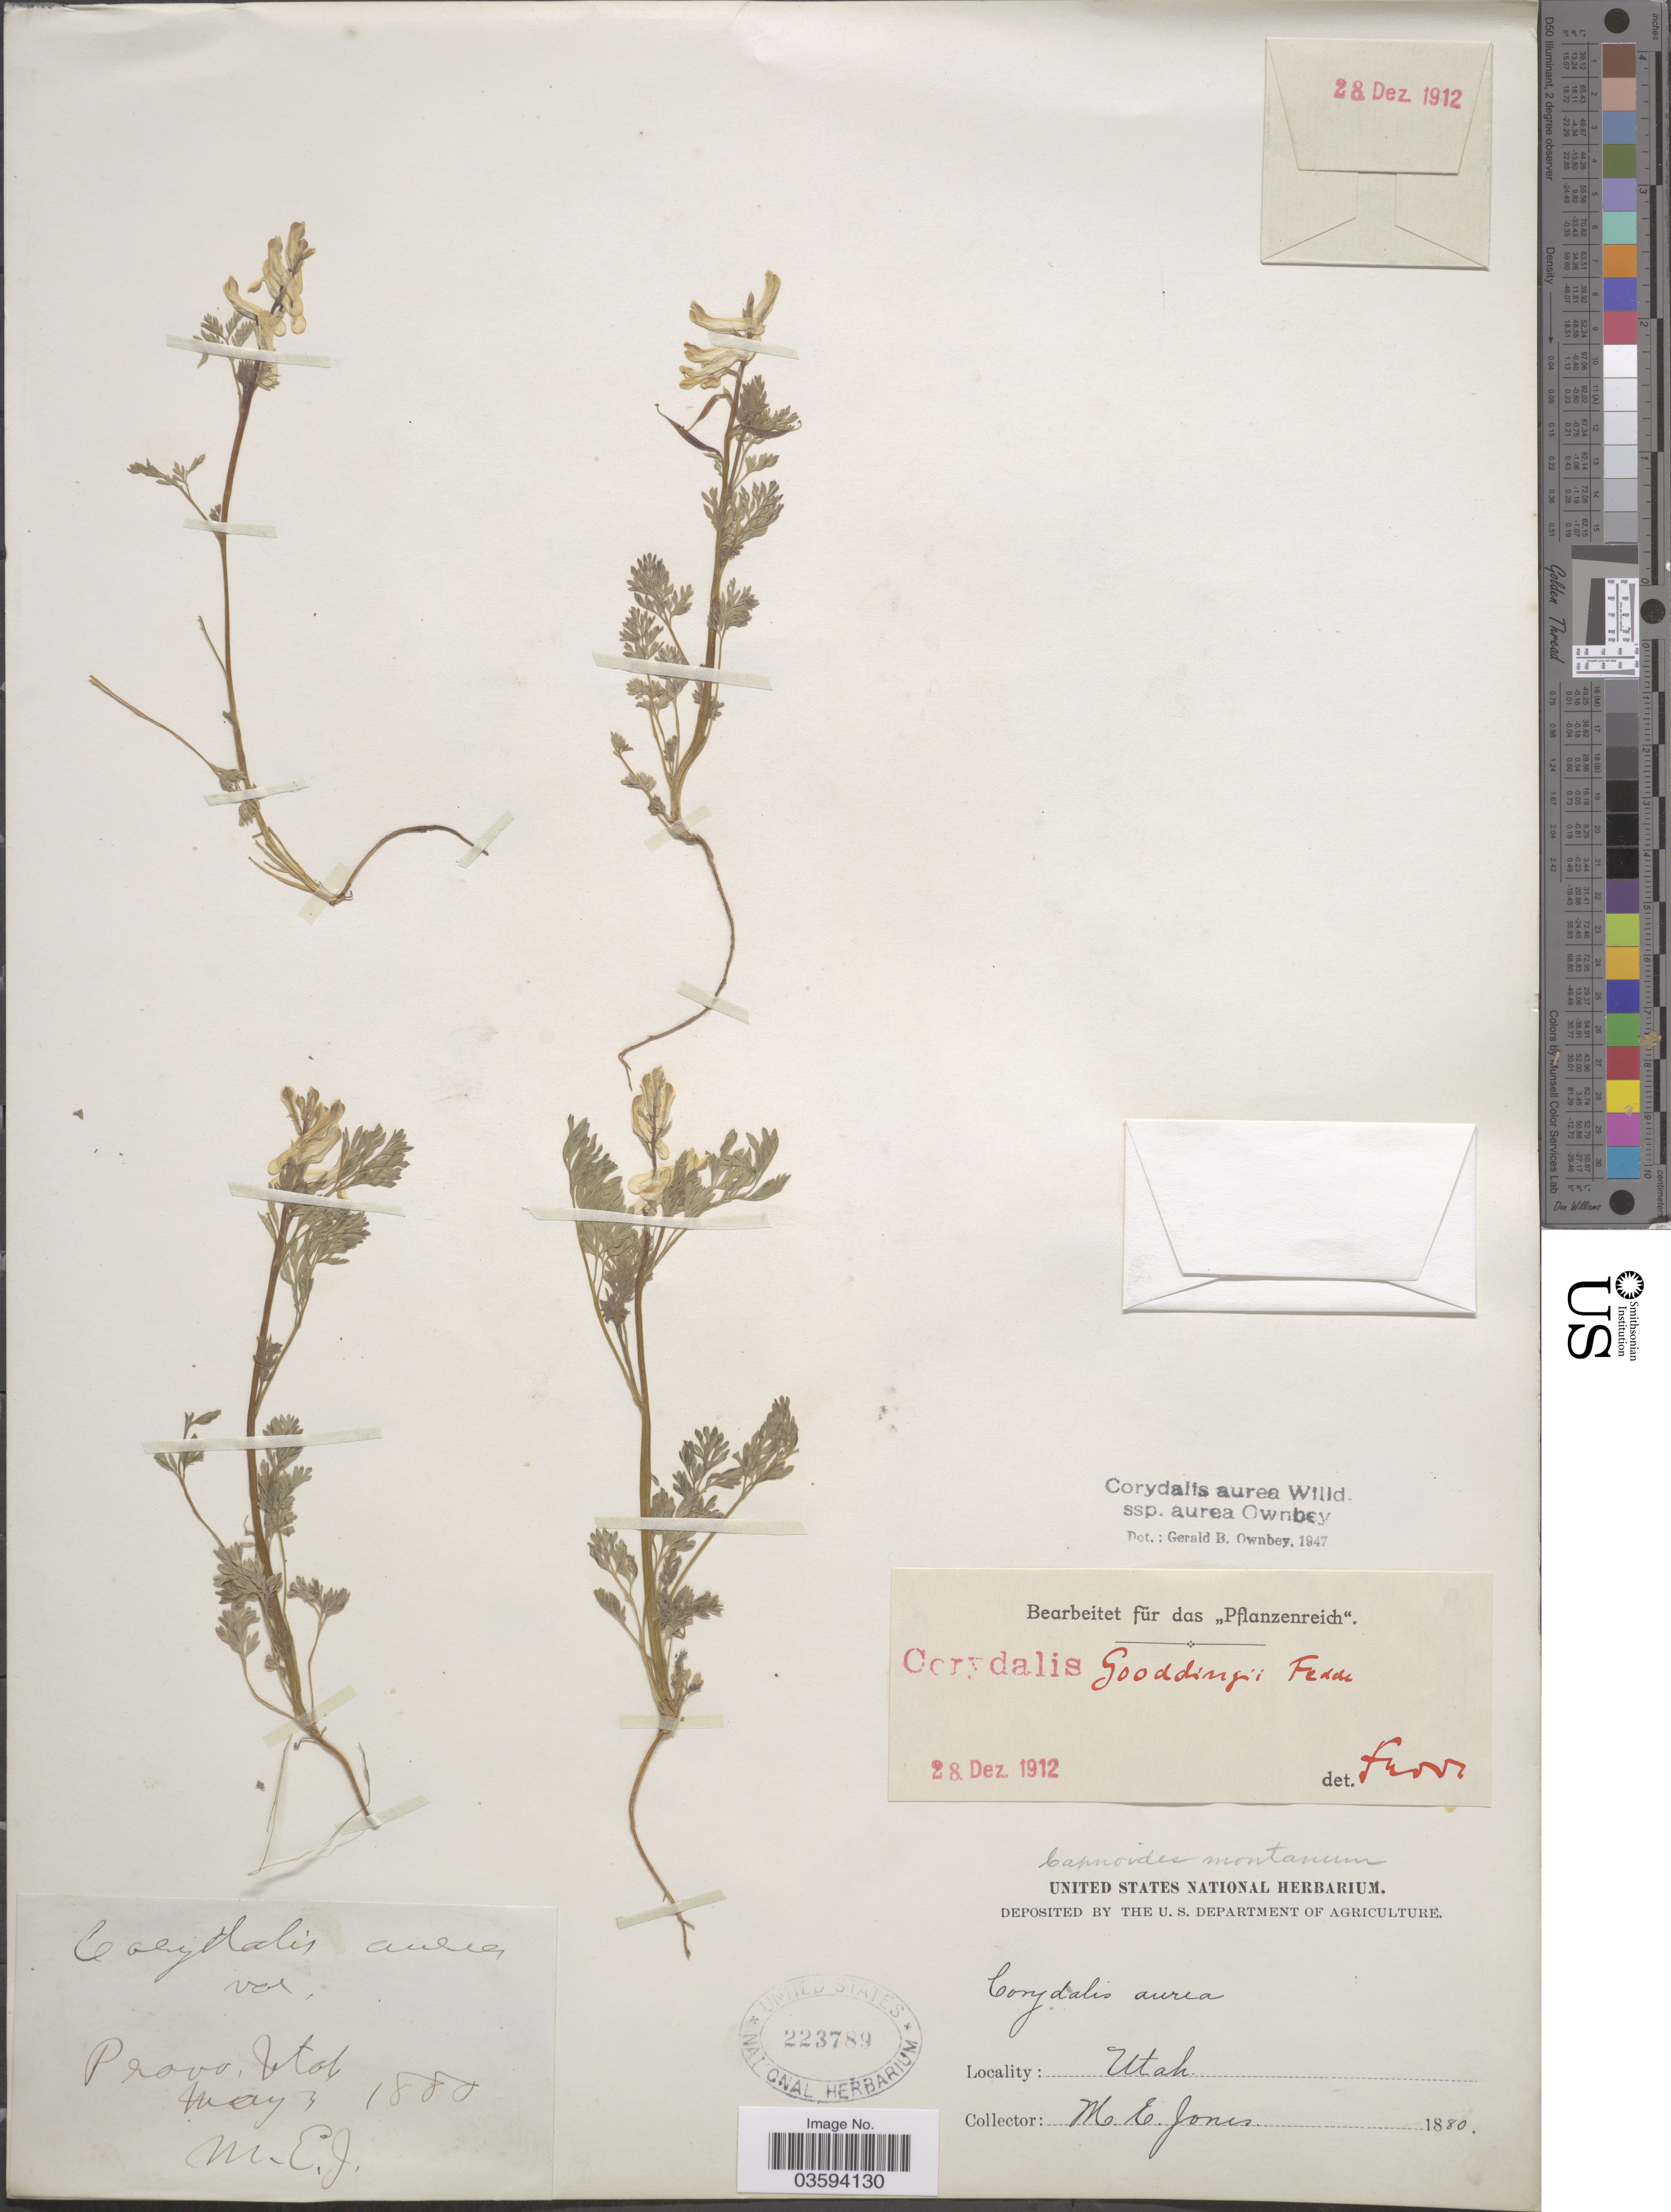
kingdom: Plantae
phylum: Tracheophyta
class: Magnoliopsida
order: Ranunculales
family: Papaveraceae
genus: Corydalis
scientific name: Corydalis aurea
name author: Willd.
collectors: M. E. Jones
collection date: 1880-05-03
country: United States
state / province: Utah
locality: Provo.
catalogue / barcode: US 223789